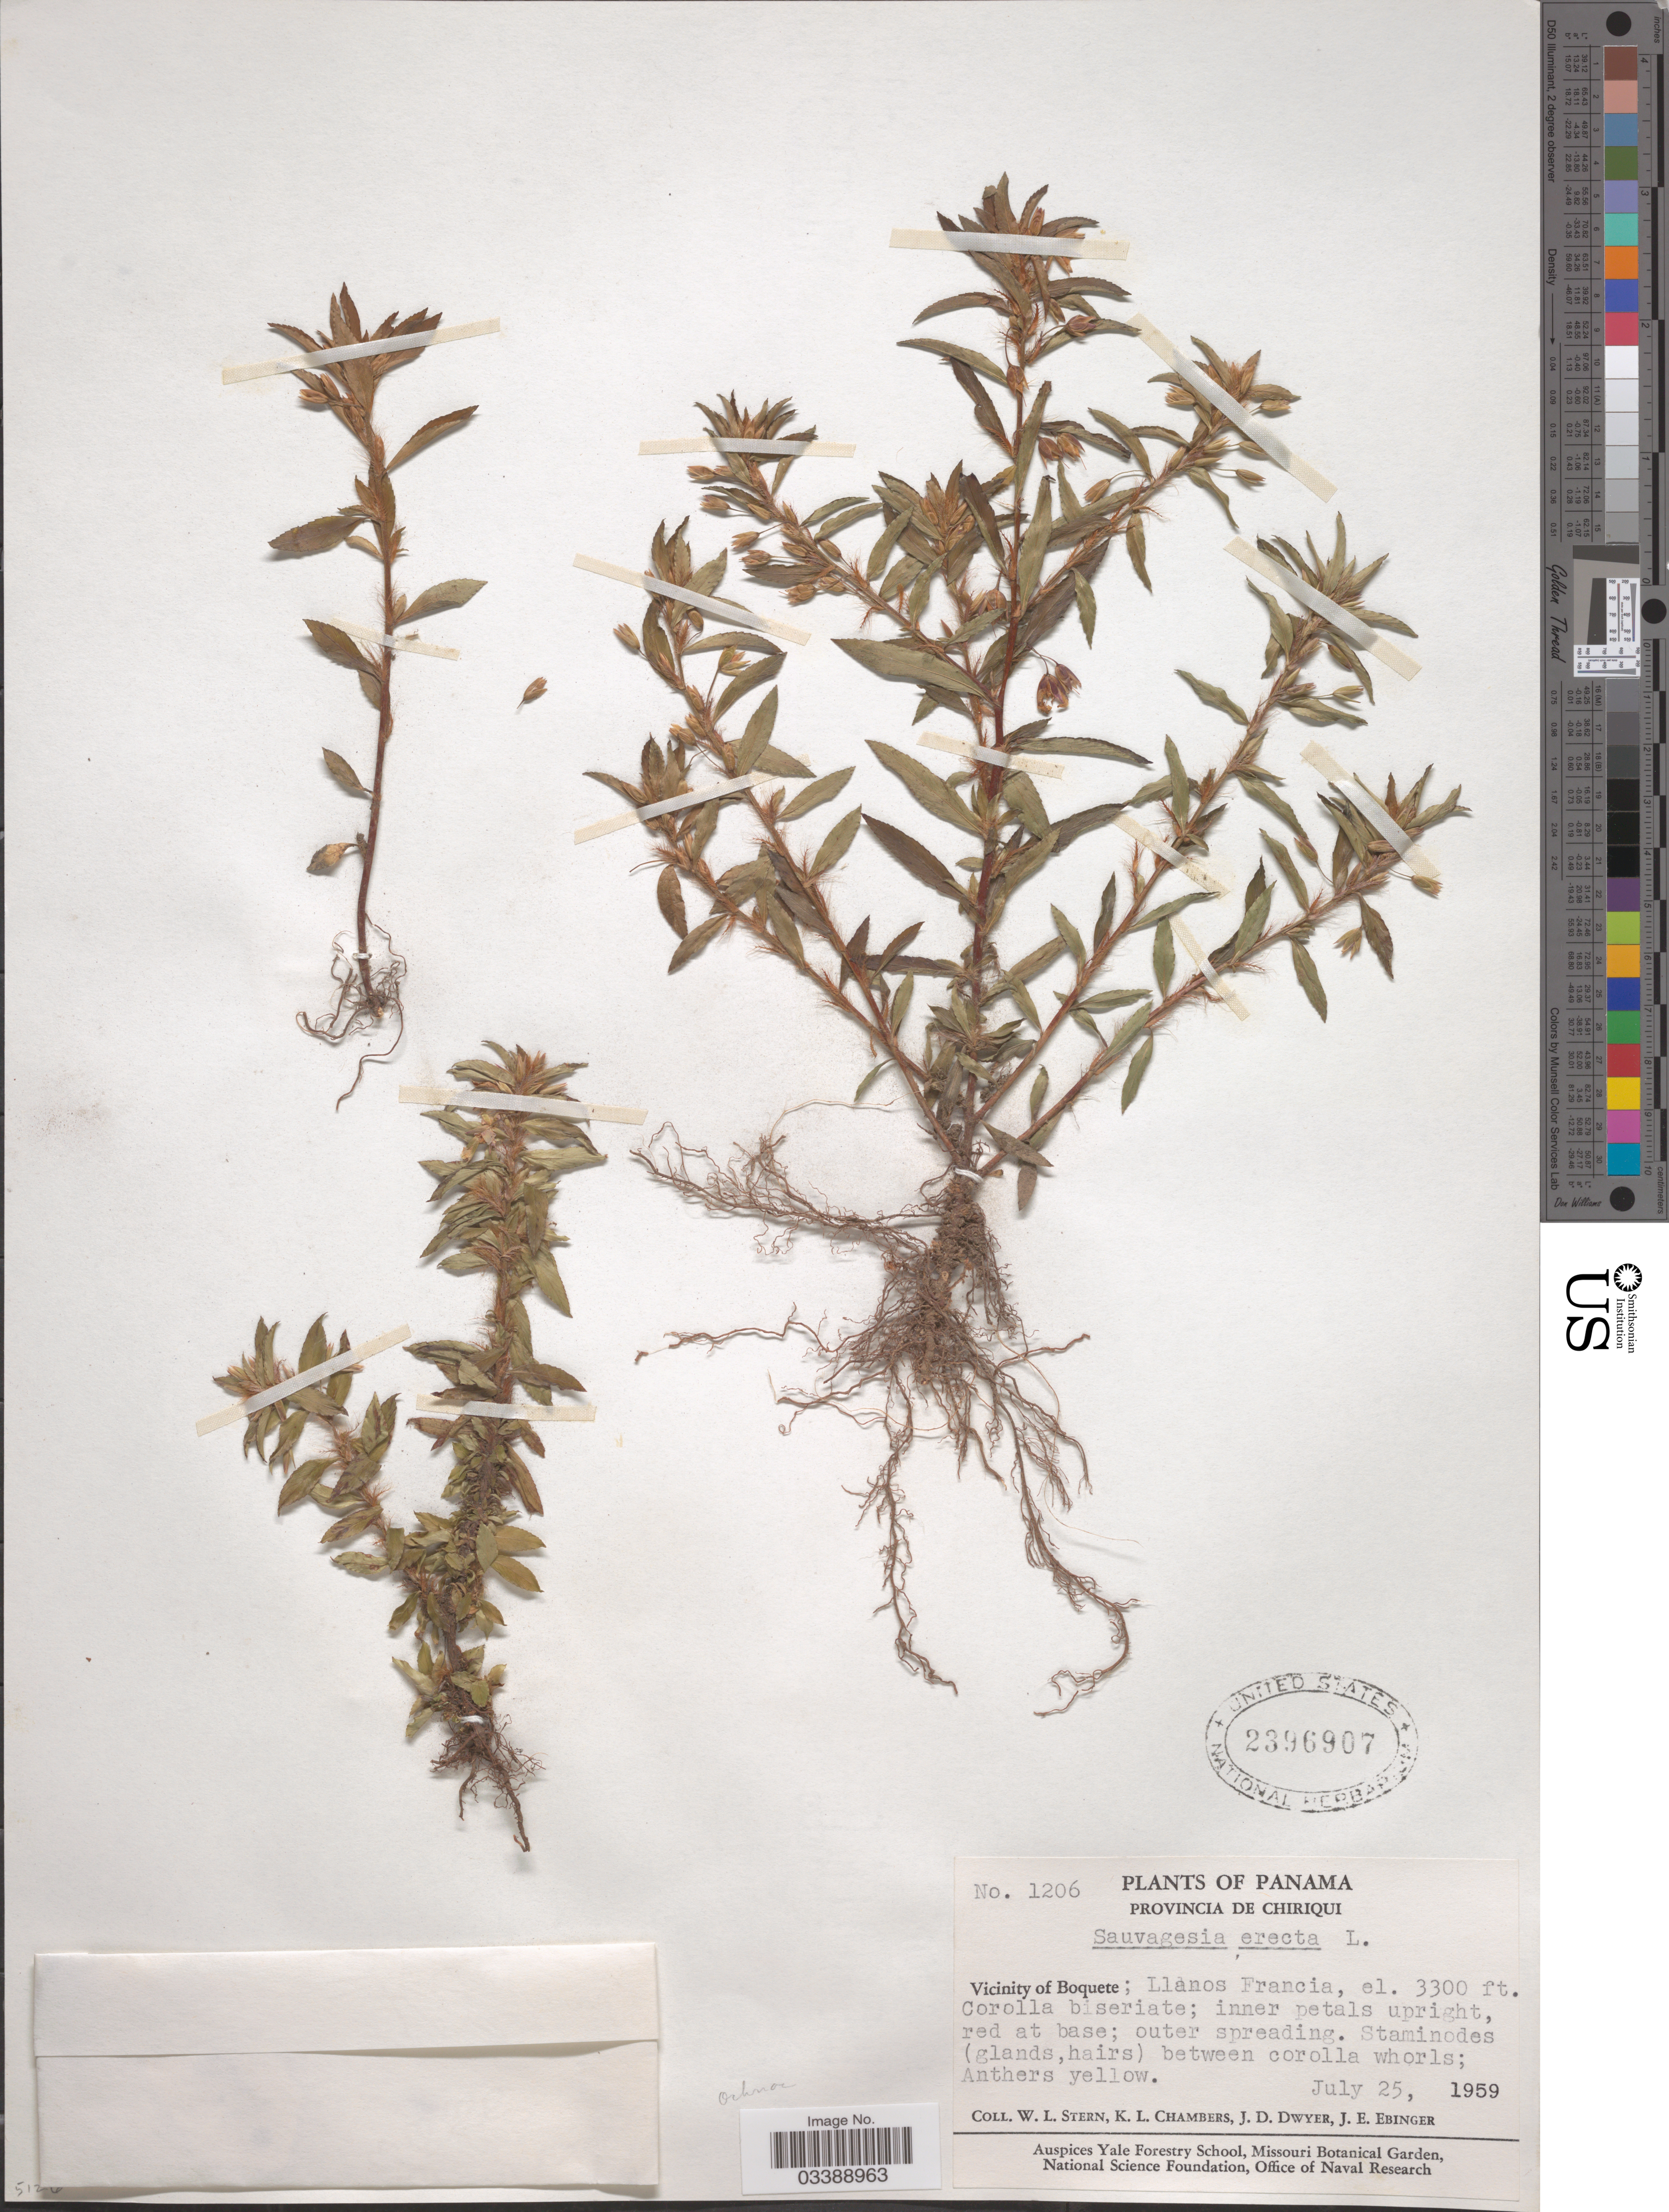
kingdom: Plantae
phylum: Tracheophyta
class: Magnoliopsida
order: Malpighiales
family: Ochnaceae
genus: Sauvagesia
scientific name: Sauvagesia erecta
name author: L.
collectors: W. L. Stern, K. Chambers, J. D. Dwyer & J. Ebinger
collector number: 1206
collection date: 1959-07-25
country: Panama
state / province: Chiriqui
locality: Vicinity of Boquete; Llanos Francia.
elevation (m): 1006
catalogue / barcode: US 2396907